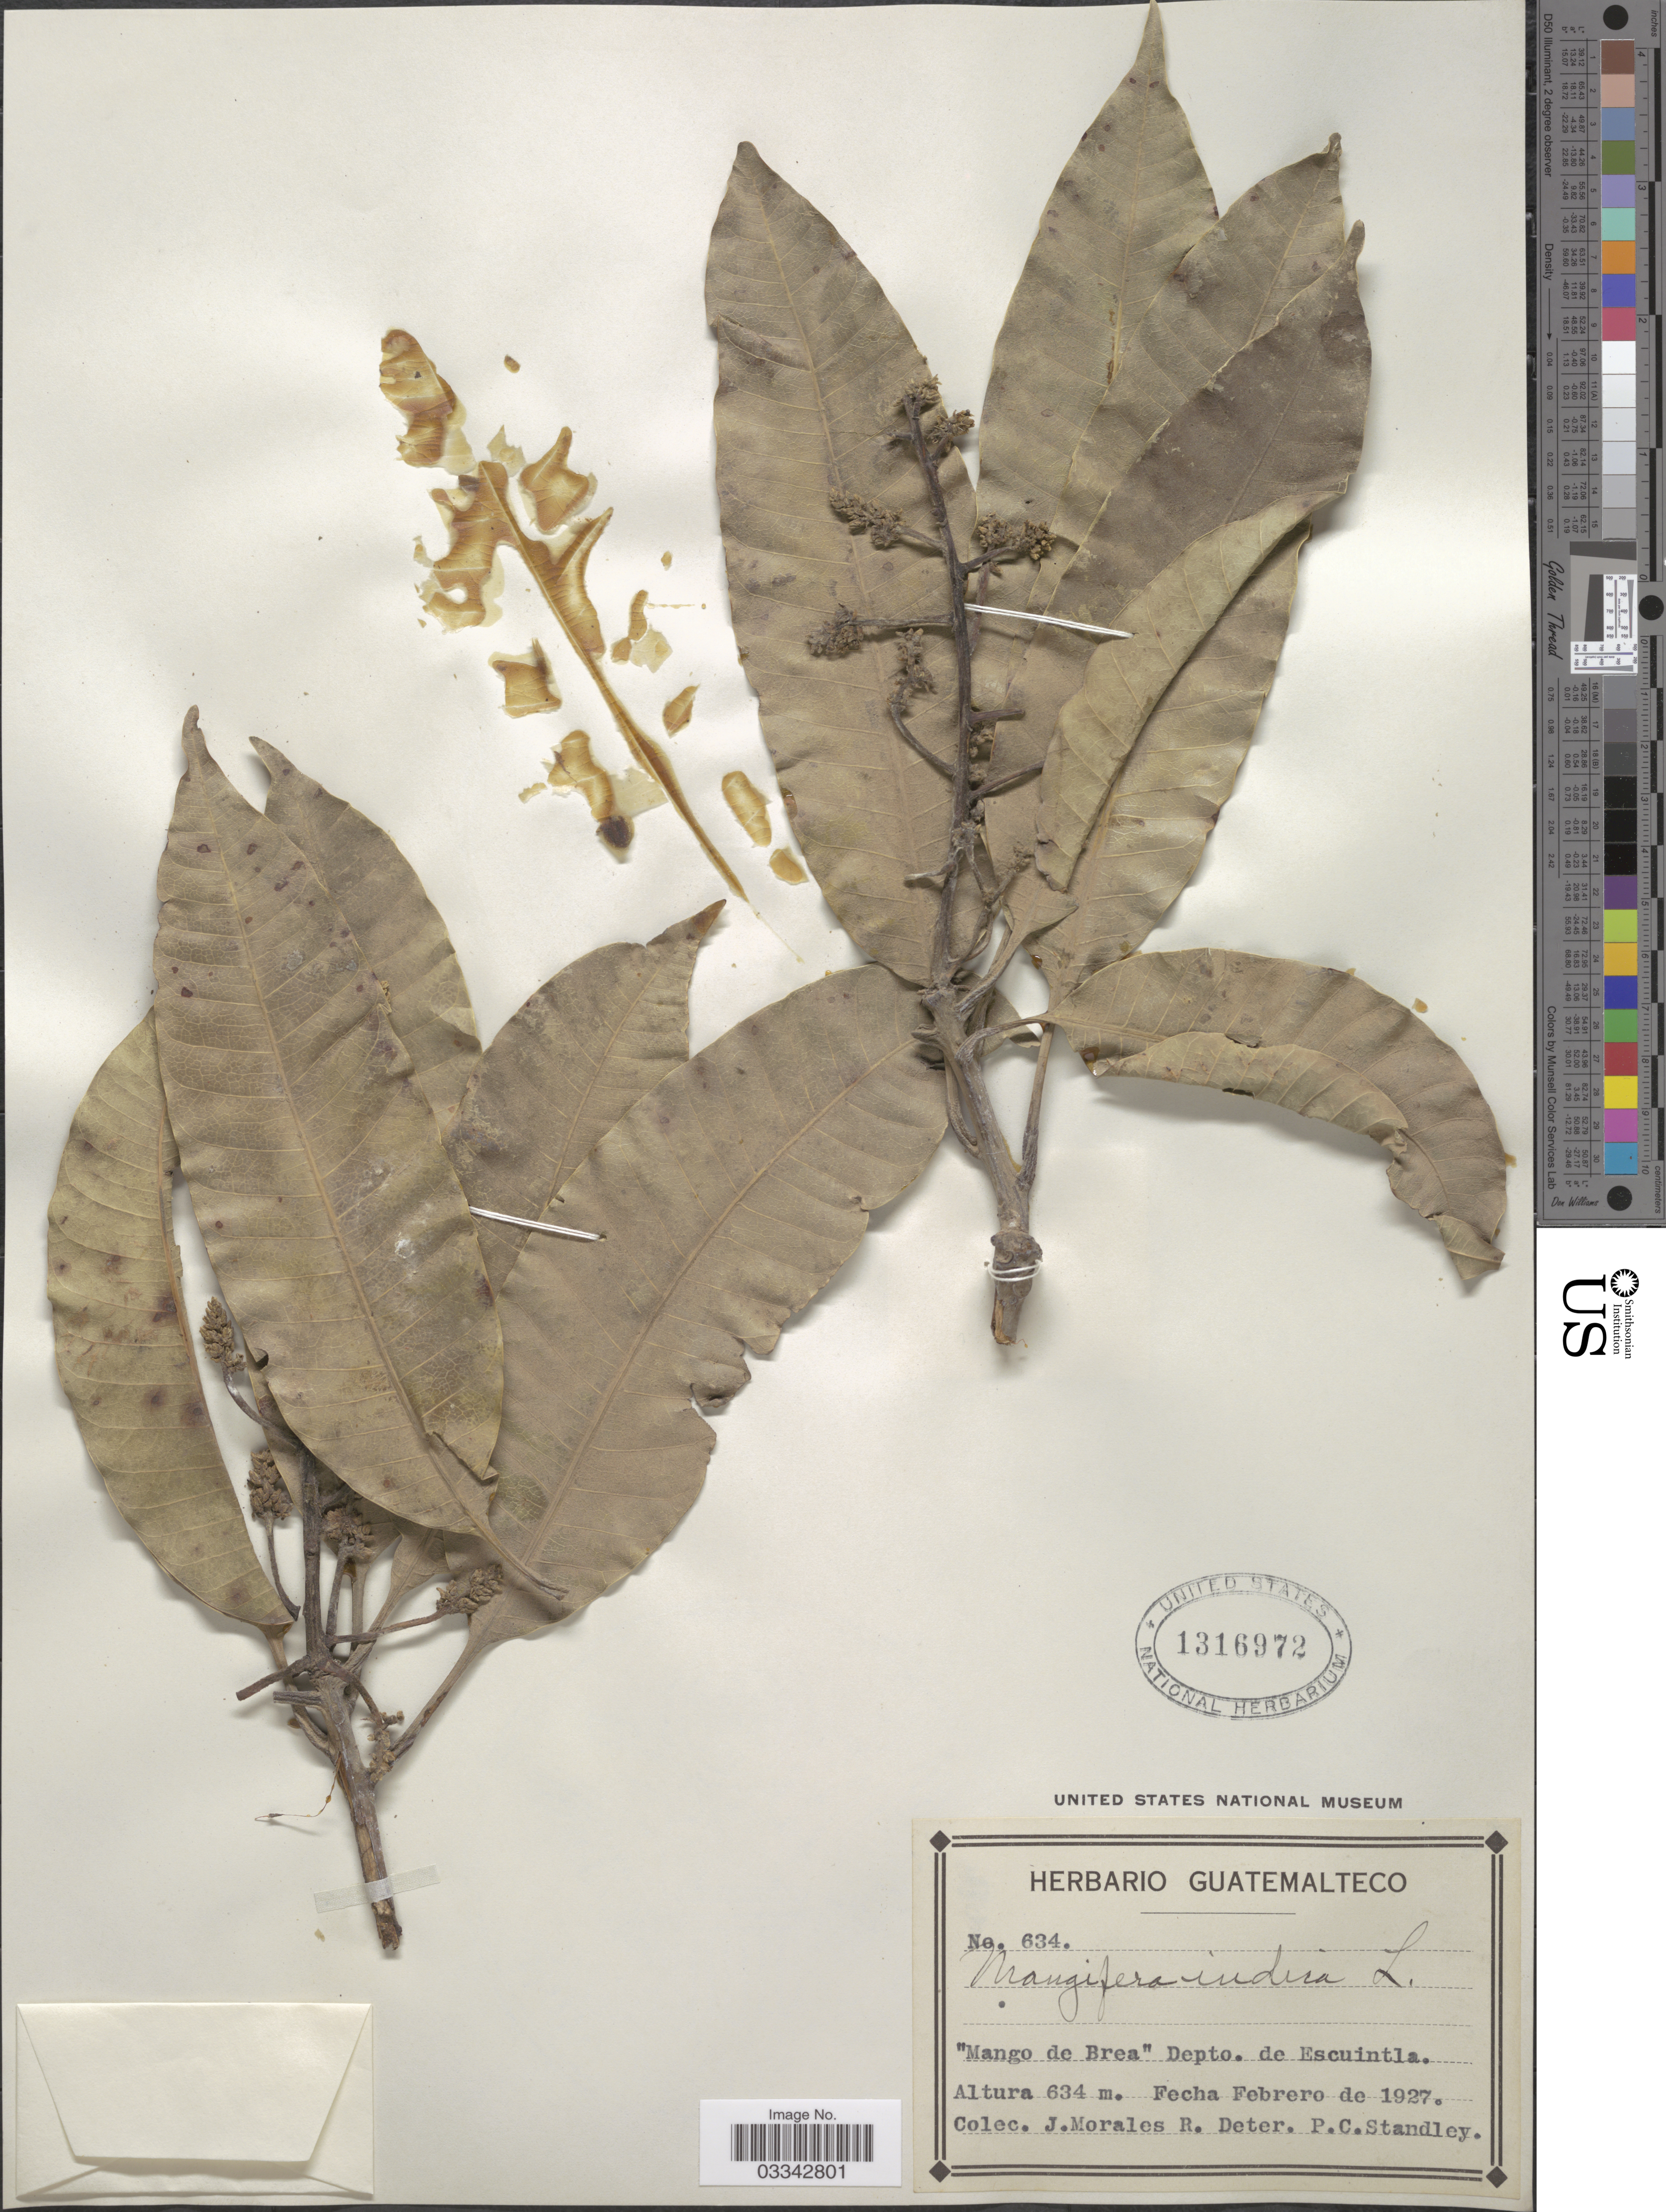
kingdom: Plantae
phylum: Tracheophyta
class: Magnoliopsida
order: Sapindales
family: Anacardiaceae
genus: Mangifera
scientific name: Mangifera indica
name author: L.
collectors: J. Morales R.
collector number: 634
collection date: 1927-02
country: Guatemala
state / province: Escuintla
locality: Depto. de Escuintla.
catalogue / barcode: US 1316972